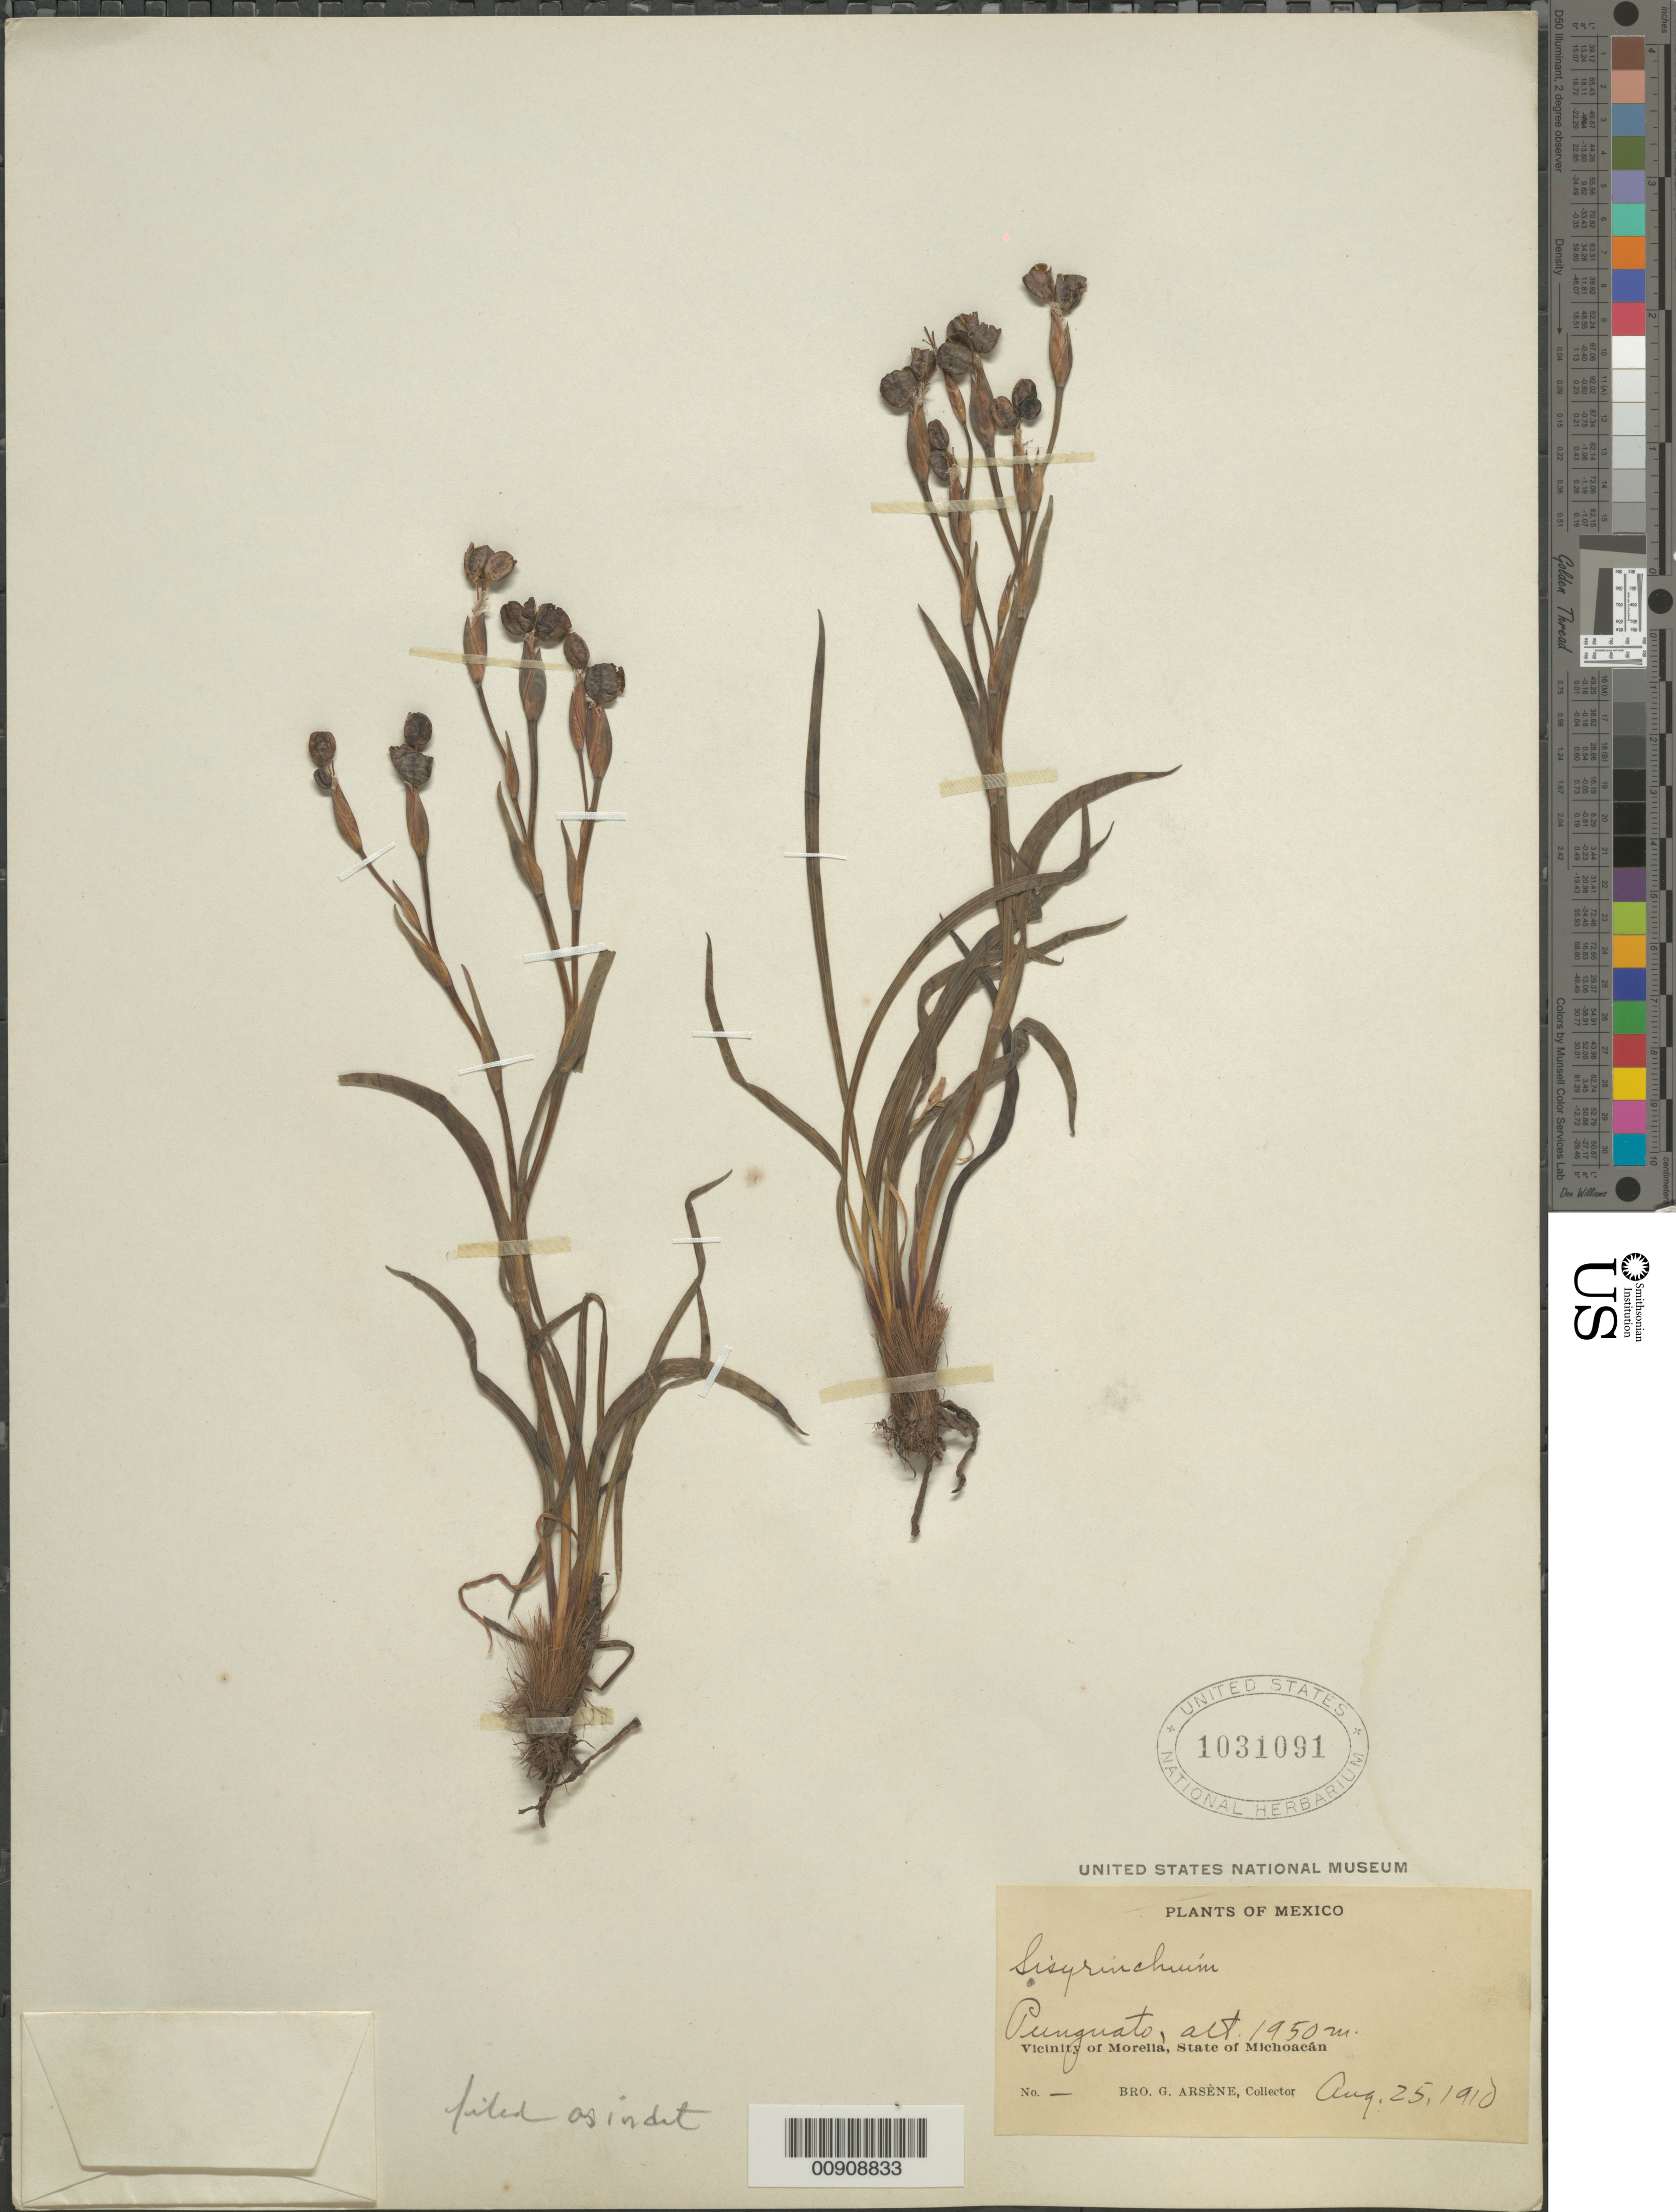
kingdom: Plantae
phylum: Tracheophyta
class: Liliopsida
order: Asparagales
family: Iridaceae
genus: Sisyrinchium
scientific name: Sisyrinchium sp.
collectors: Bro. G. Arsène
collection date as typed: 25 Aug 1910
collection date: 1910-08-25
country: Mexico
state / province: Michoacán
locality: Punguato. Vicinity of Morelia, State of Michoacán.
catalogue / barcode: US 1031091